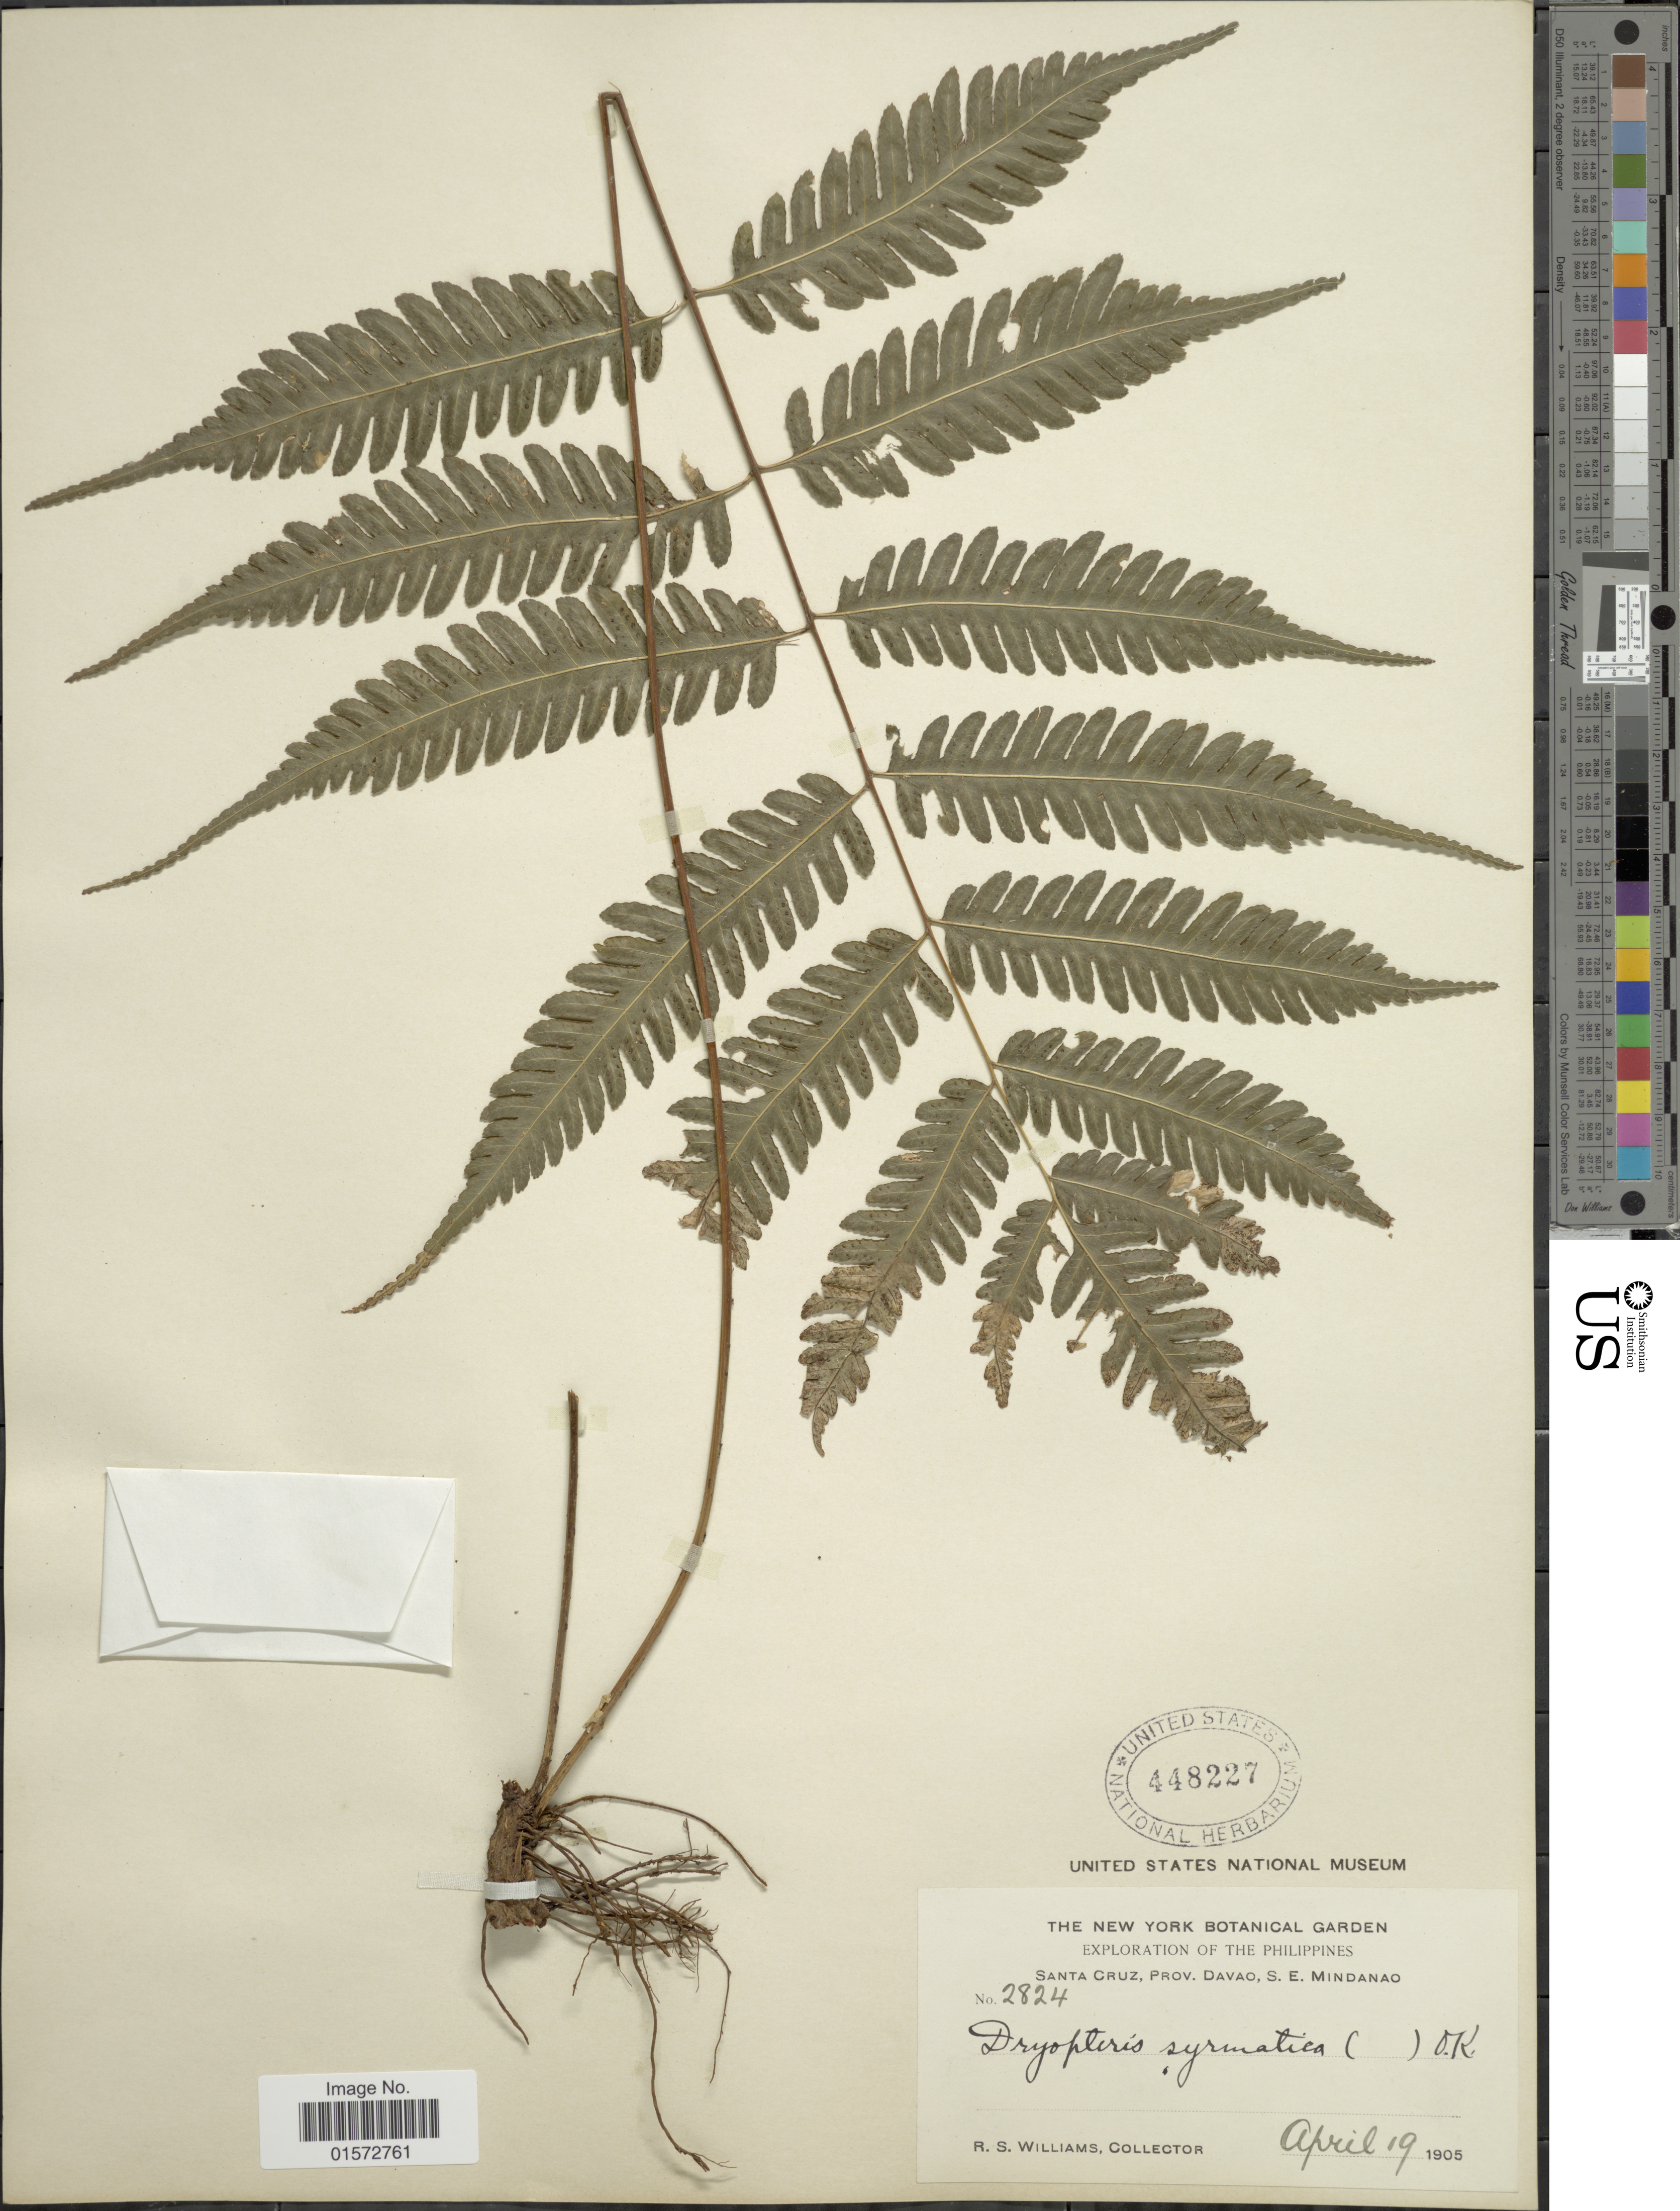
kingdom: Plantae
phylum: Tracheophyta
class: Polypodiopsida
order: Polypodiales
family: Tectariaceae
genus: Pteridrys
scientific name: Pteridrys syrmatica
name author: (Willd.) C. Chr. & Ching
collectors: R. S. Williams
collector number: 2824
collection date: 1905-04-19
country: Philippines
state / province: Davao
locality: Santa Cruz, S. E. Mindanao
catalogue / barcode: US 448227